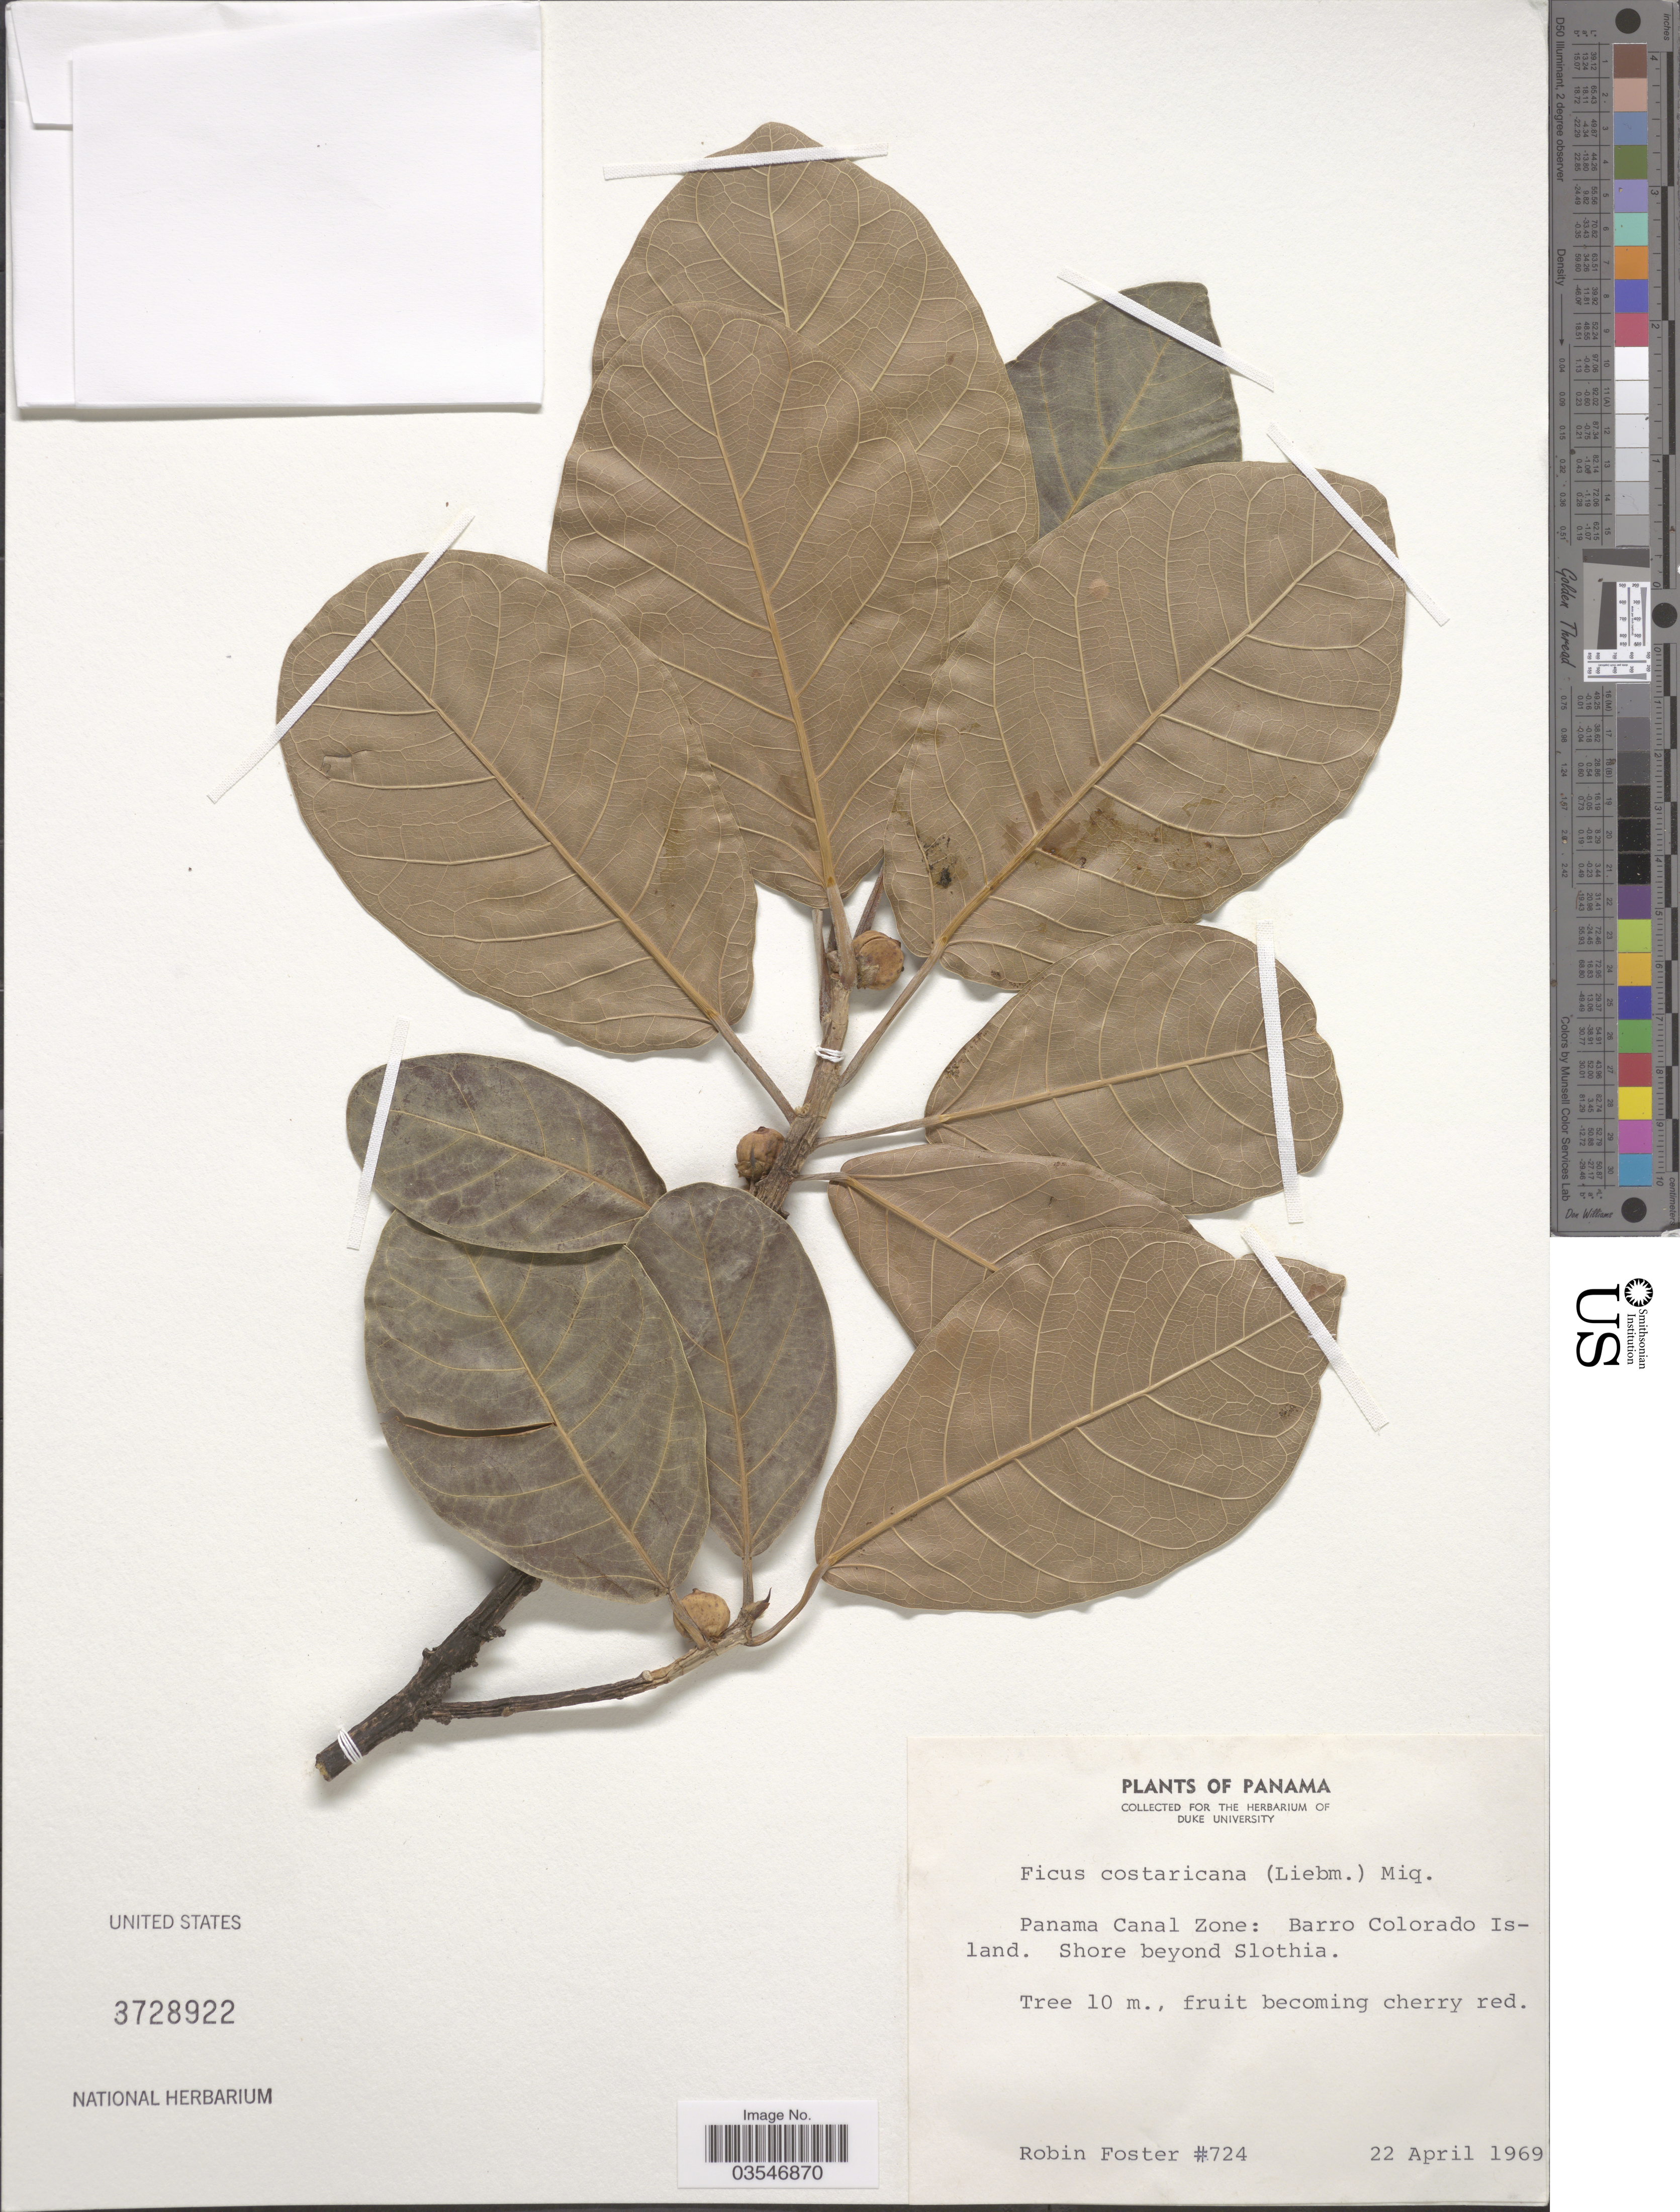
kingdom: Plantae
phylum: Tracheophyta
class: Magnoliopsida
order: Rosales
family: Moraceae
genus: Ficus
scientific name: Ficus costaricana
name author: (Liebm.) Miq.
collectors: R. B. Foster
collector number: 724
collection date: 1969-04-22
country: Panama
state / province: Panamá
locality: Panama Canal Zone: Barro Colorado Island. Shore beyond Slothia.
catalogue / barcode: US 3728922